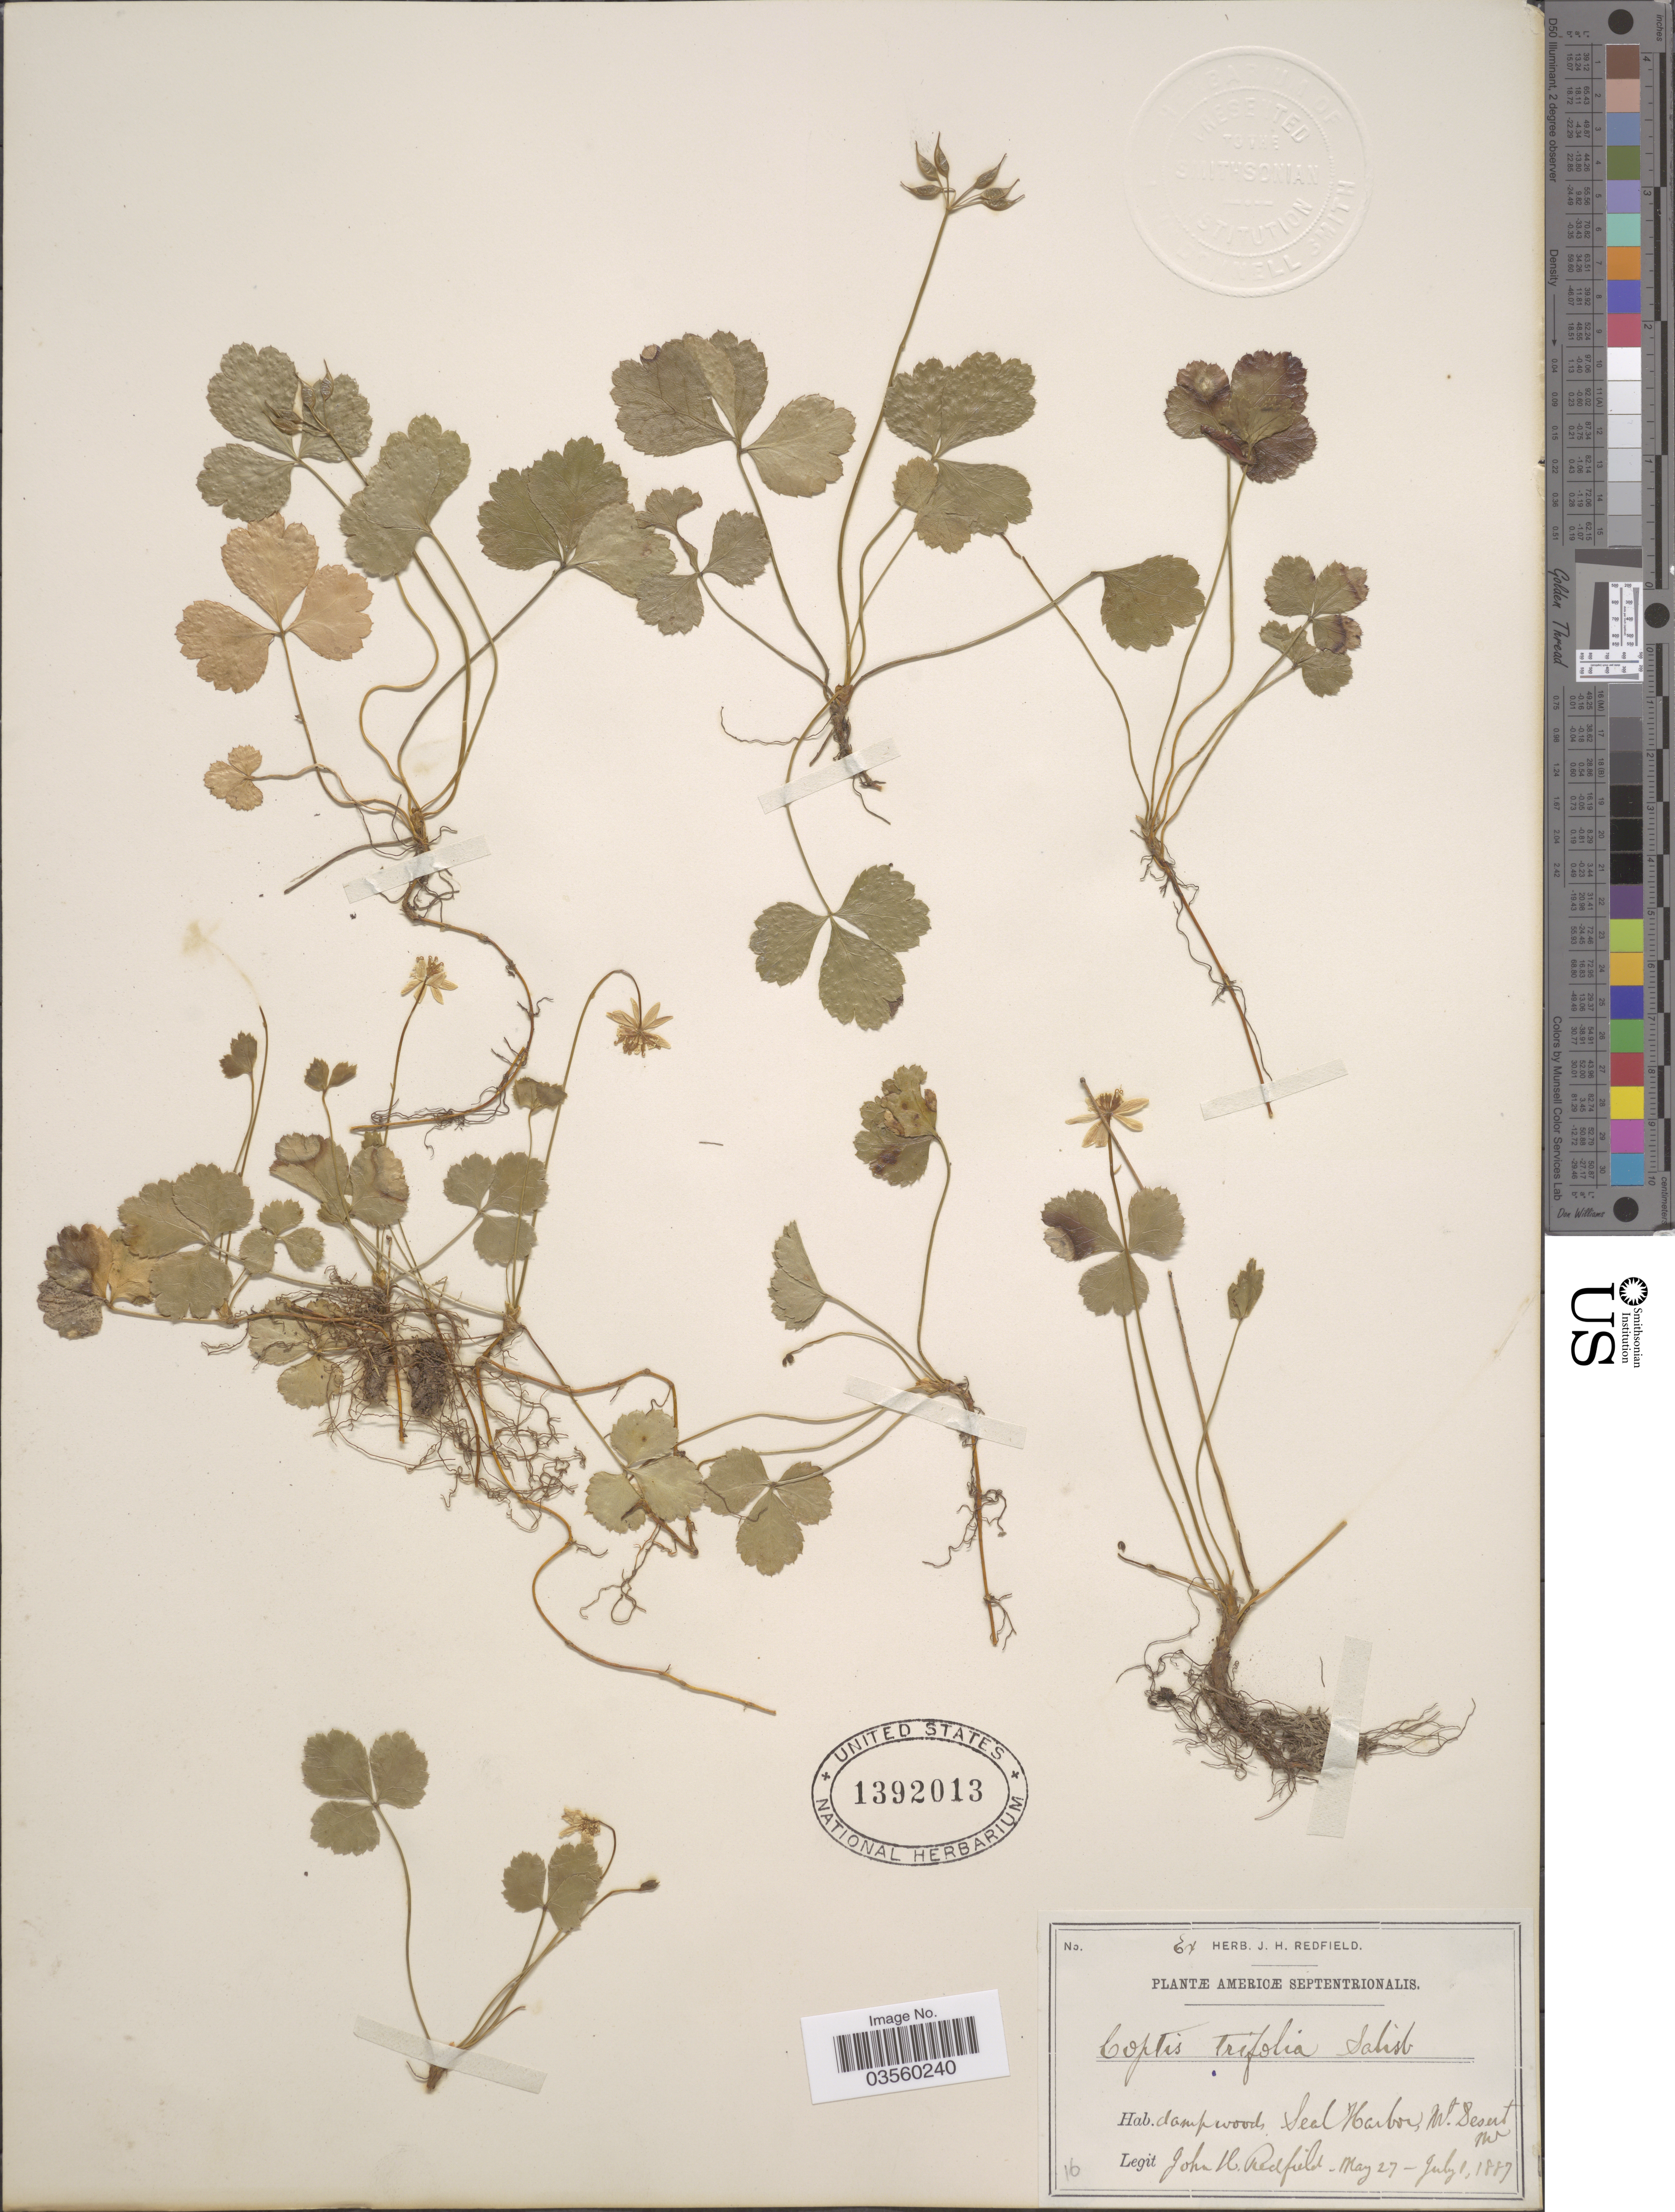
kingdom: Plantae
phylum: Tracheophyta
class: Magnoliopsida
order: Ranunculales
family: Ranunculaceae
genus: Coptis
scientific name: Coptis trifolia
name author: (L.) Salisb.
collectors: J. Redfield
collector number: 16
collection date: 1887-05-27/1887-07-01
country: United States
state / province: Maine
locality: Americæ Septentrionalis. Seal Harbor, Mt. Desert Me.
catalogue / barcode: US 1392013